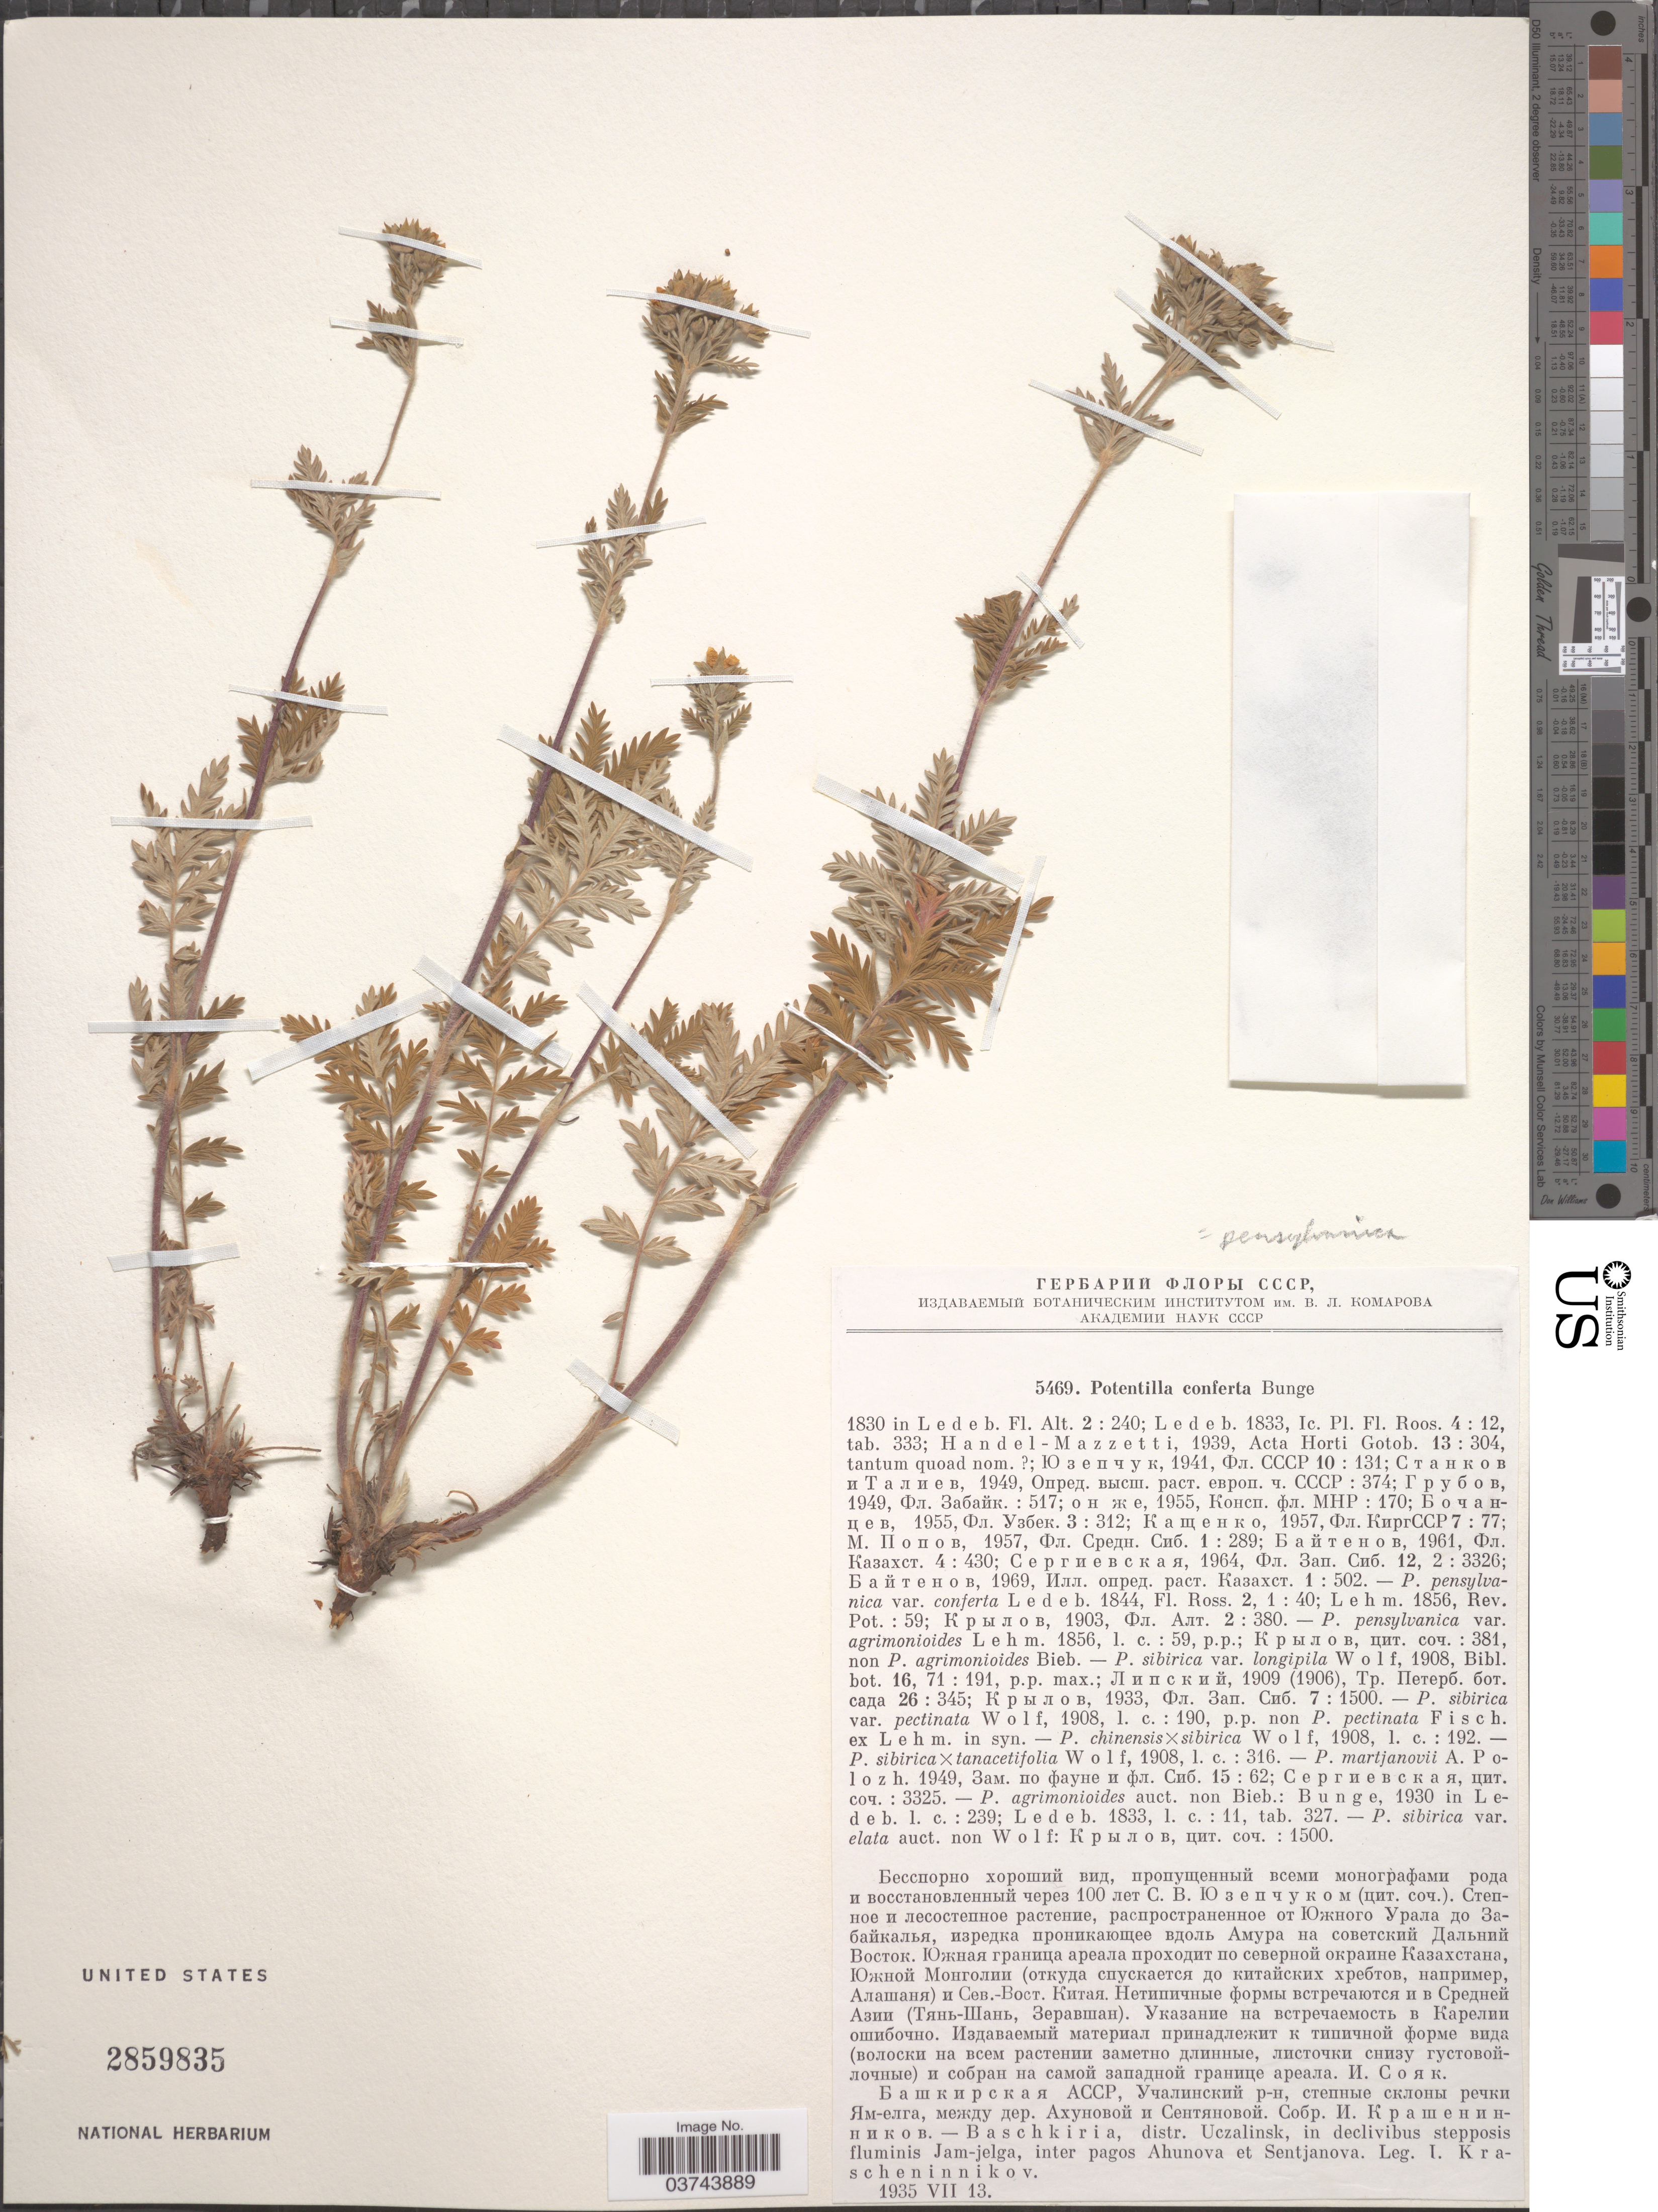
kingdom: Plantae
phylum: Tracheophyta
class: Magnoliopsida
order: Rosales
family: Rosaceae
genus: Potentilla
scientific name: Potentilla pensylvanica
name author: L.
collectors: I. Krascheninnikov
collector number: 5469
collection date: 1935-07-13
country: Russian Federation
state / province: Bashkortostan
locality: Baschkiria, distr. Uczalinsk, in declivibus stepposis fluminis Jam-jelga, inter pagos Ahunova et Sentjanova.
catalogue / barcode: US 2859835